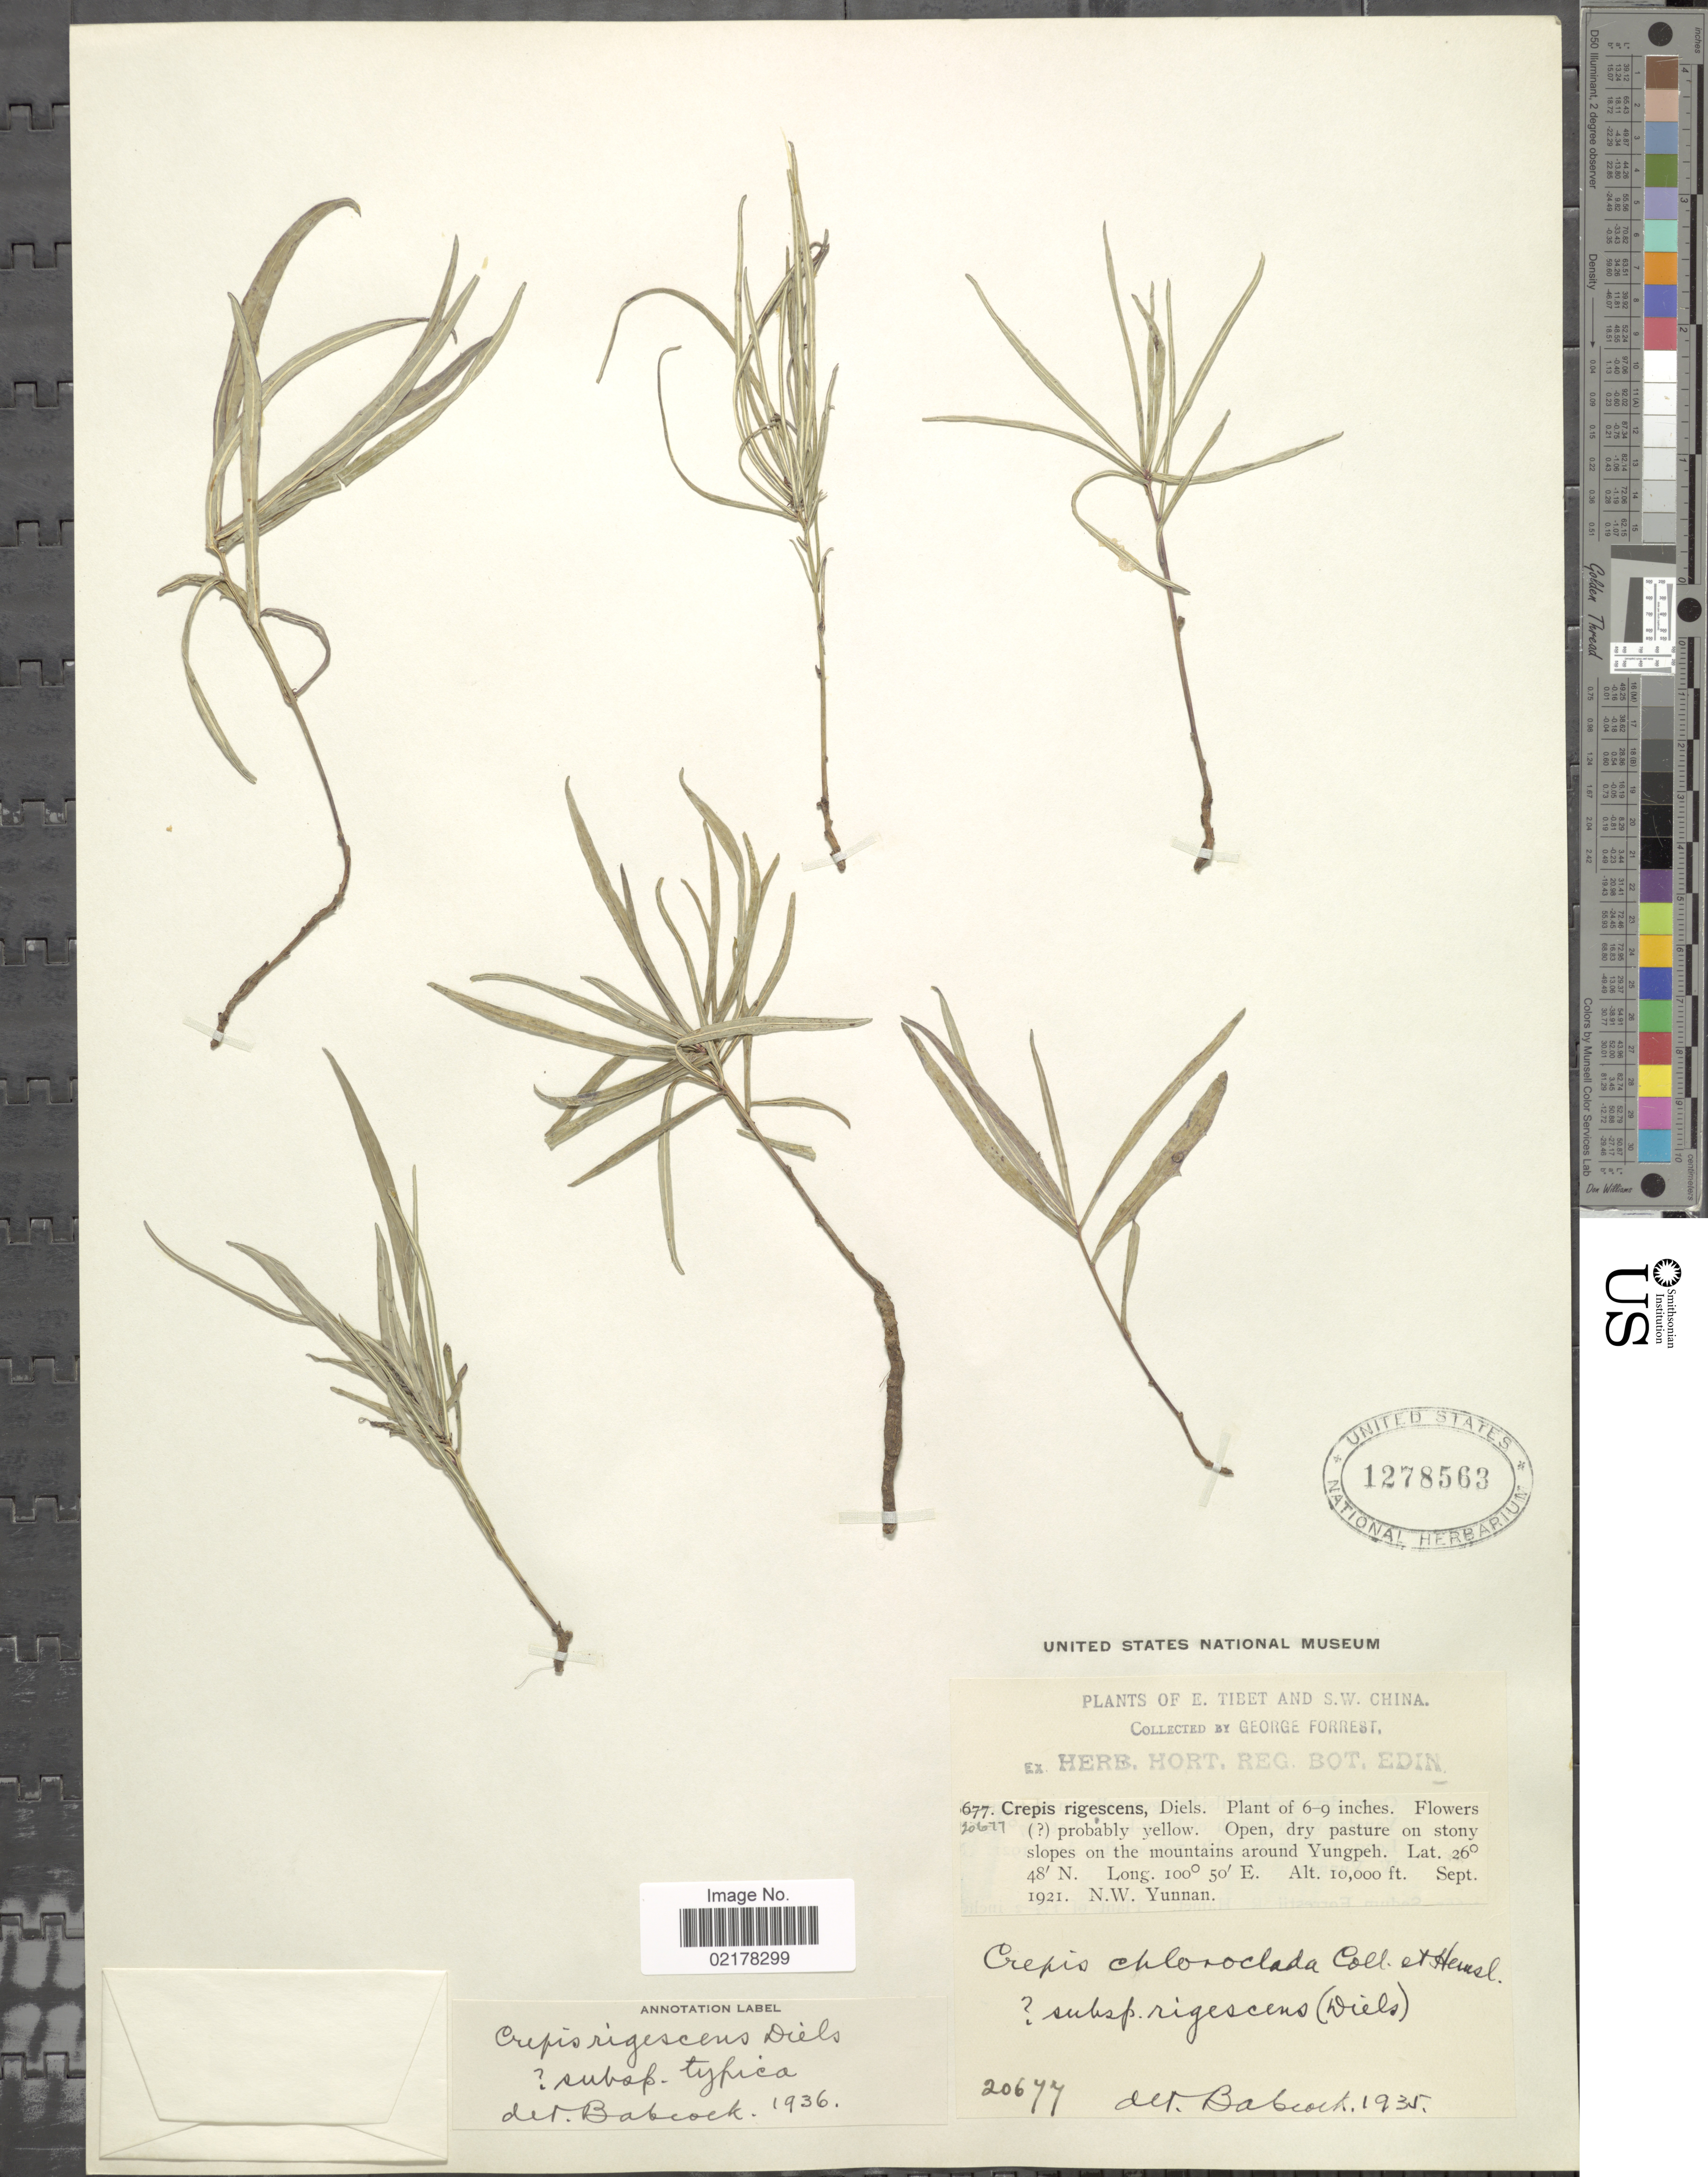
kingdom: Plantae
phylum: Tracheophyta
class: Magnoliopsida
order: Asterales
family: Asteraceae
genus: Crepis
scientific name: Crepis rigescens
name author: Diels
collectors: G. Forrest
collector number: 20677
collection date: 1921-09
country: China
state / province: Yunnan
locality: On stony slopes on the mountains around Yungpeh. N. W. Yunnan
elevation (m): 3048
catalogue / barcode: US 1278563